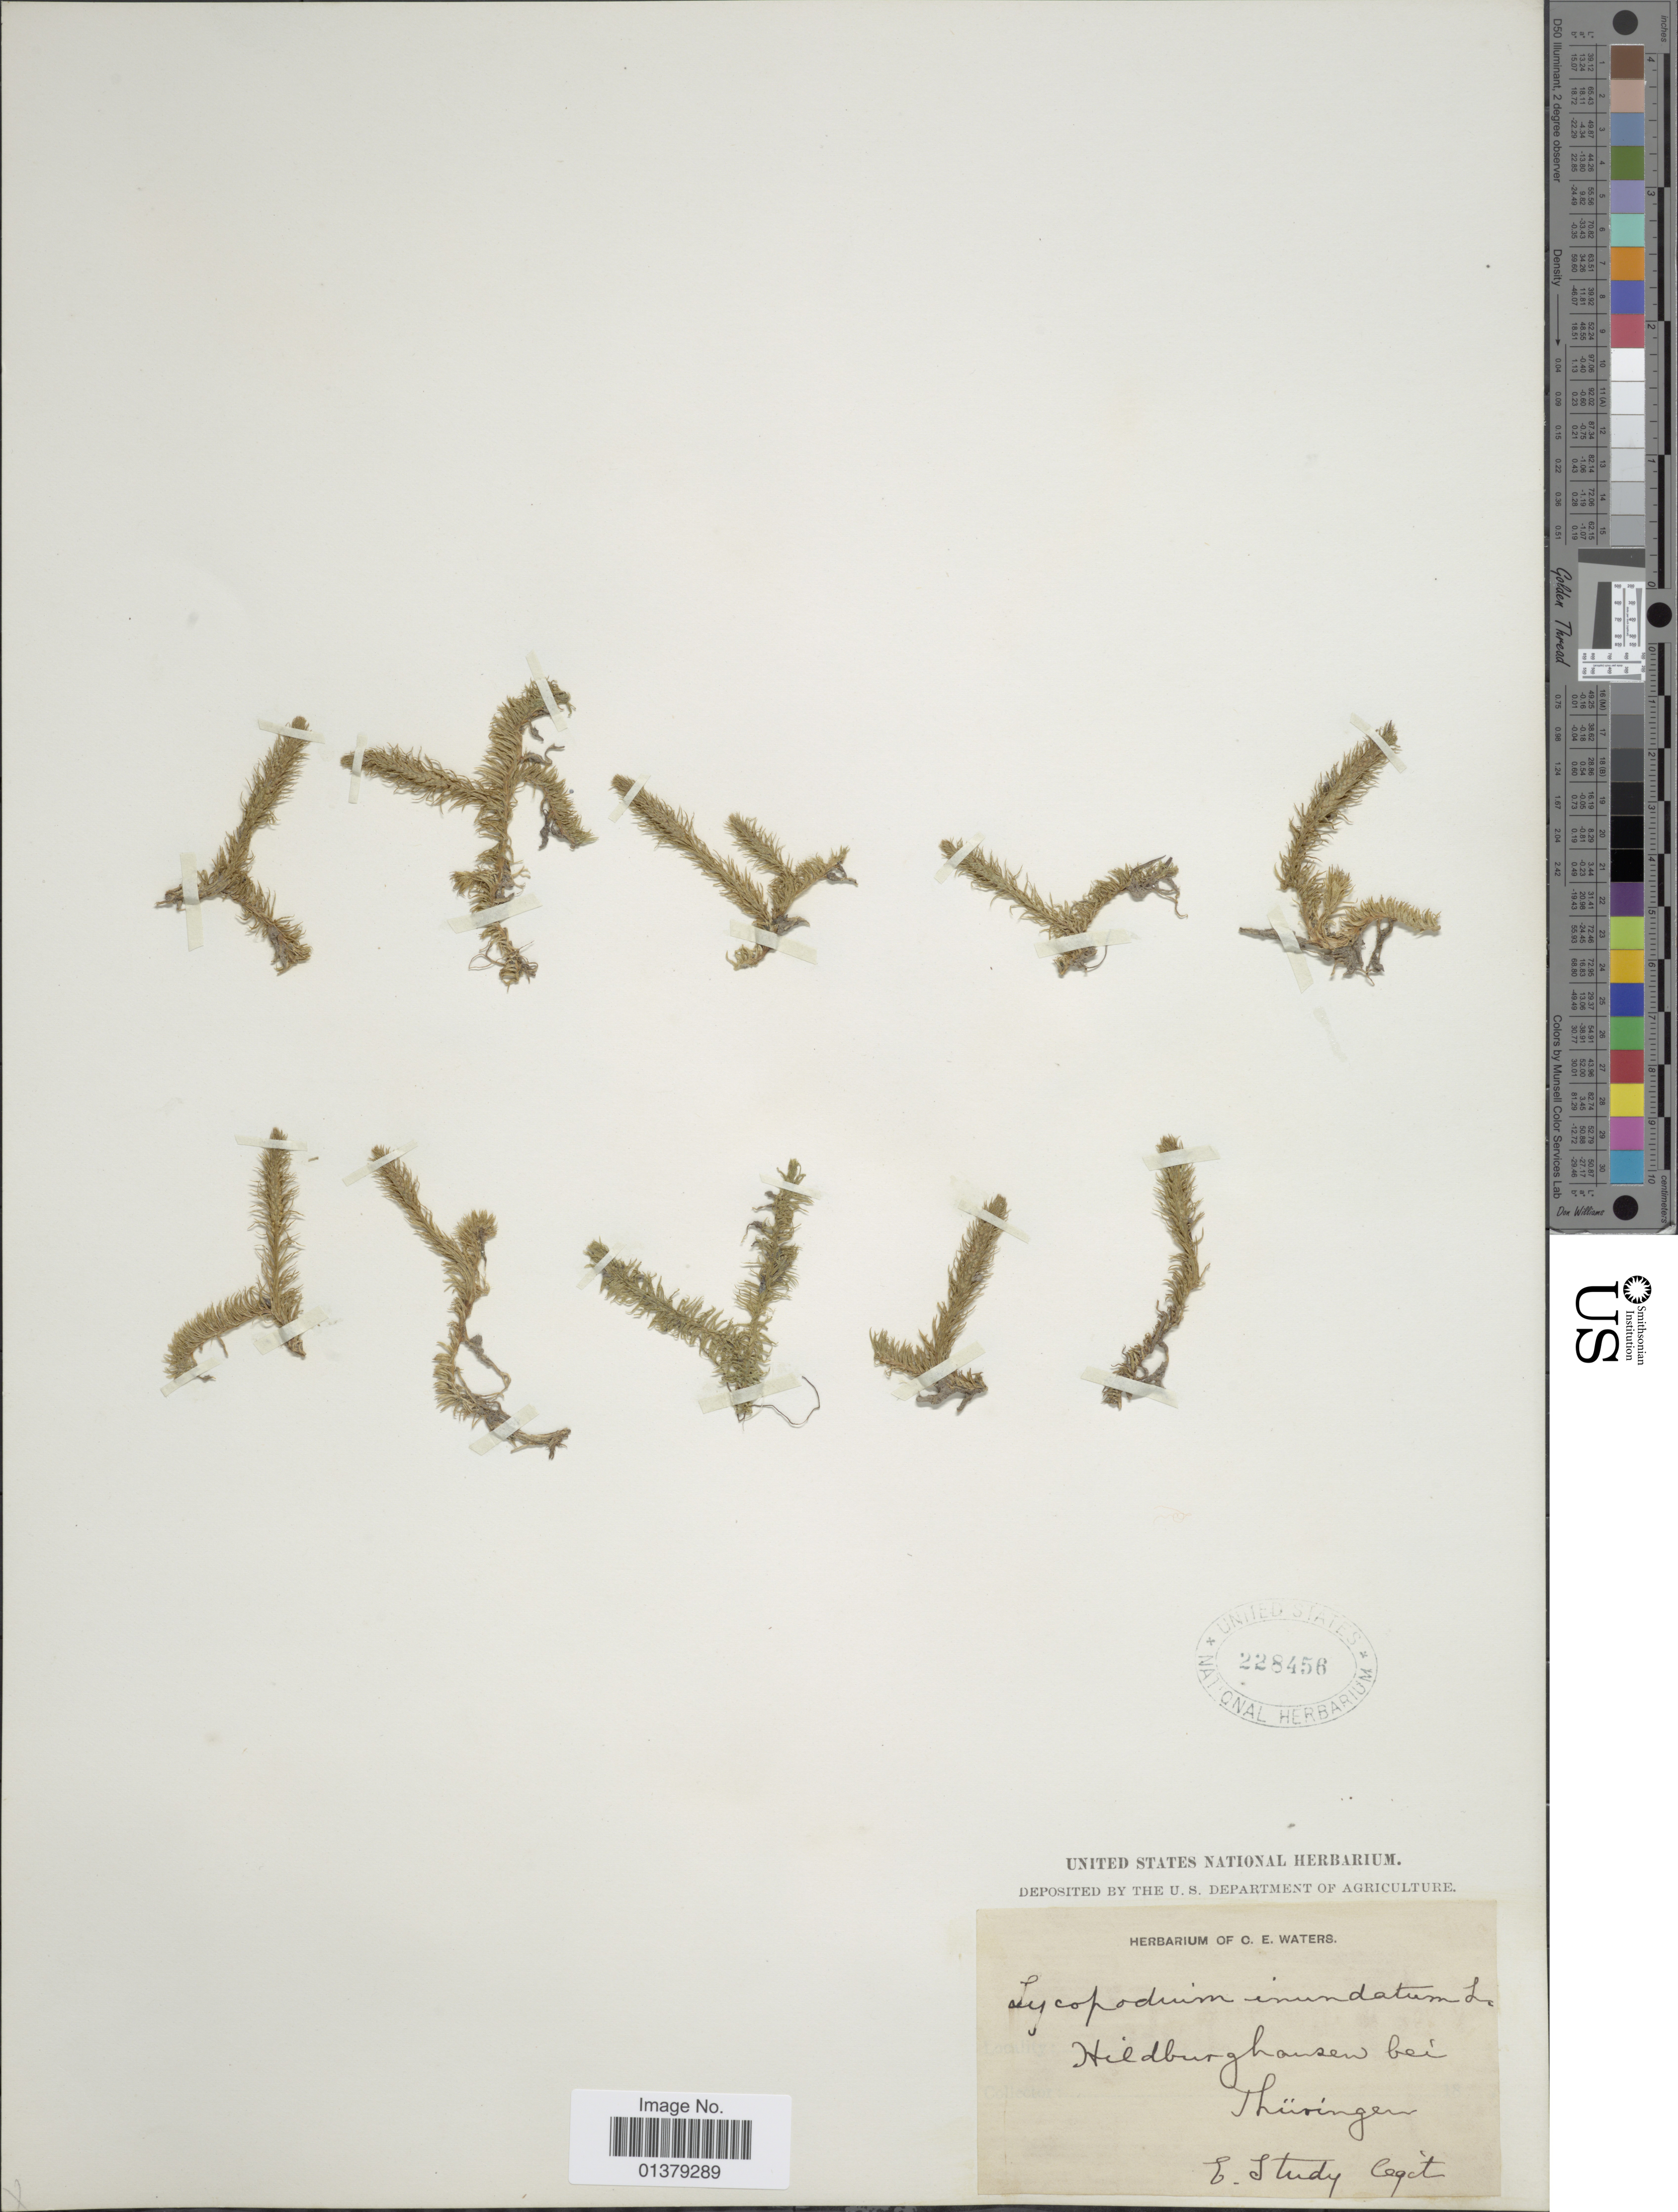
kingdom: Plantae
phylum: Tracheophyta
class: Lycopodiopsida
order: Lycopodiales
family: Lycopodiaceae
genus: Lycopodiella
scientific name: Lycopodiella inundata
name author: (L.) Holub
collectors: E. Study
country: Germany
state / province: Thuringia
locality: Hildbruhhausen bei Thüringen [interpreted]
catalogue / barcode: US 228456